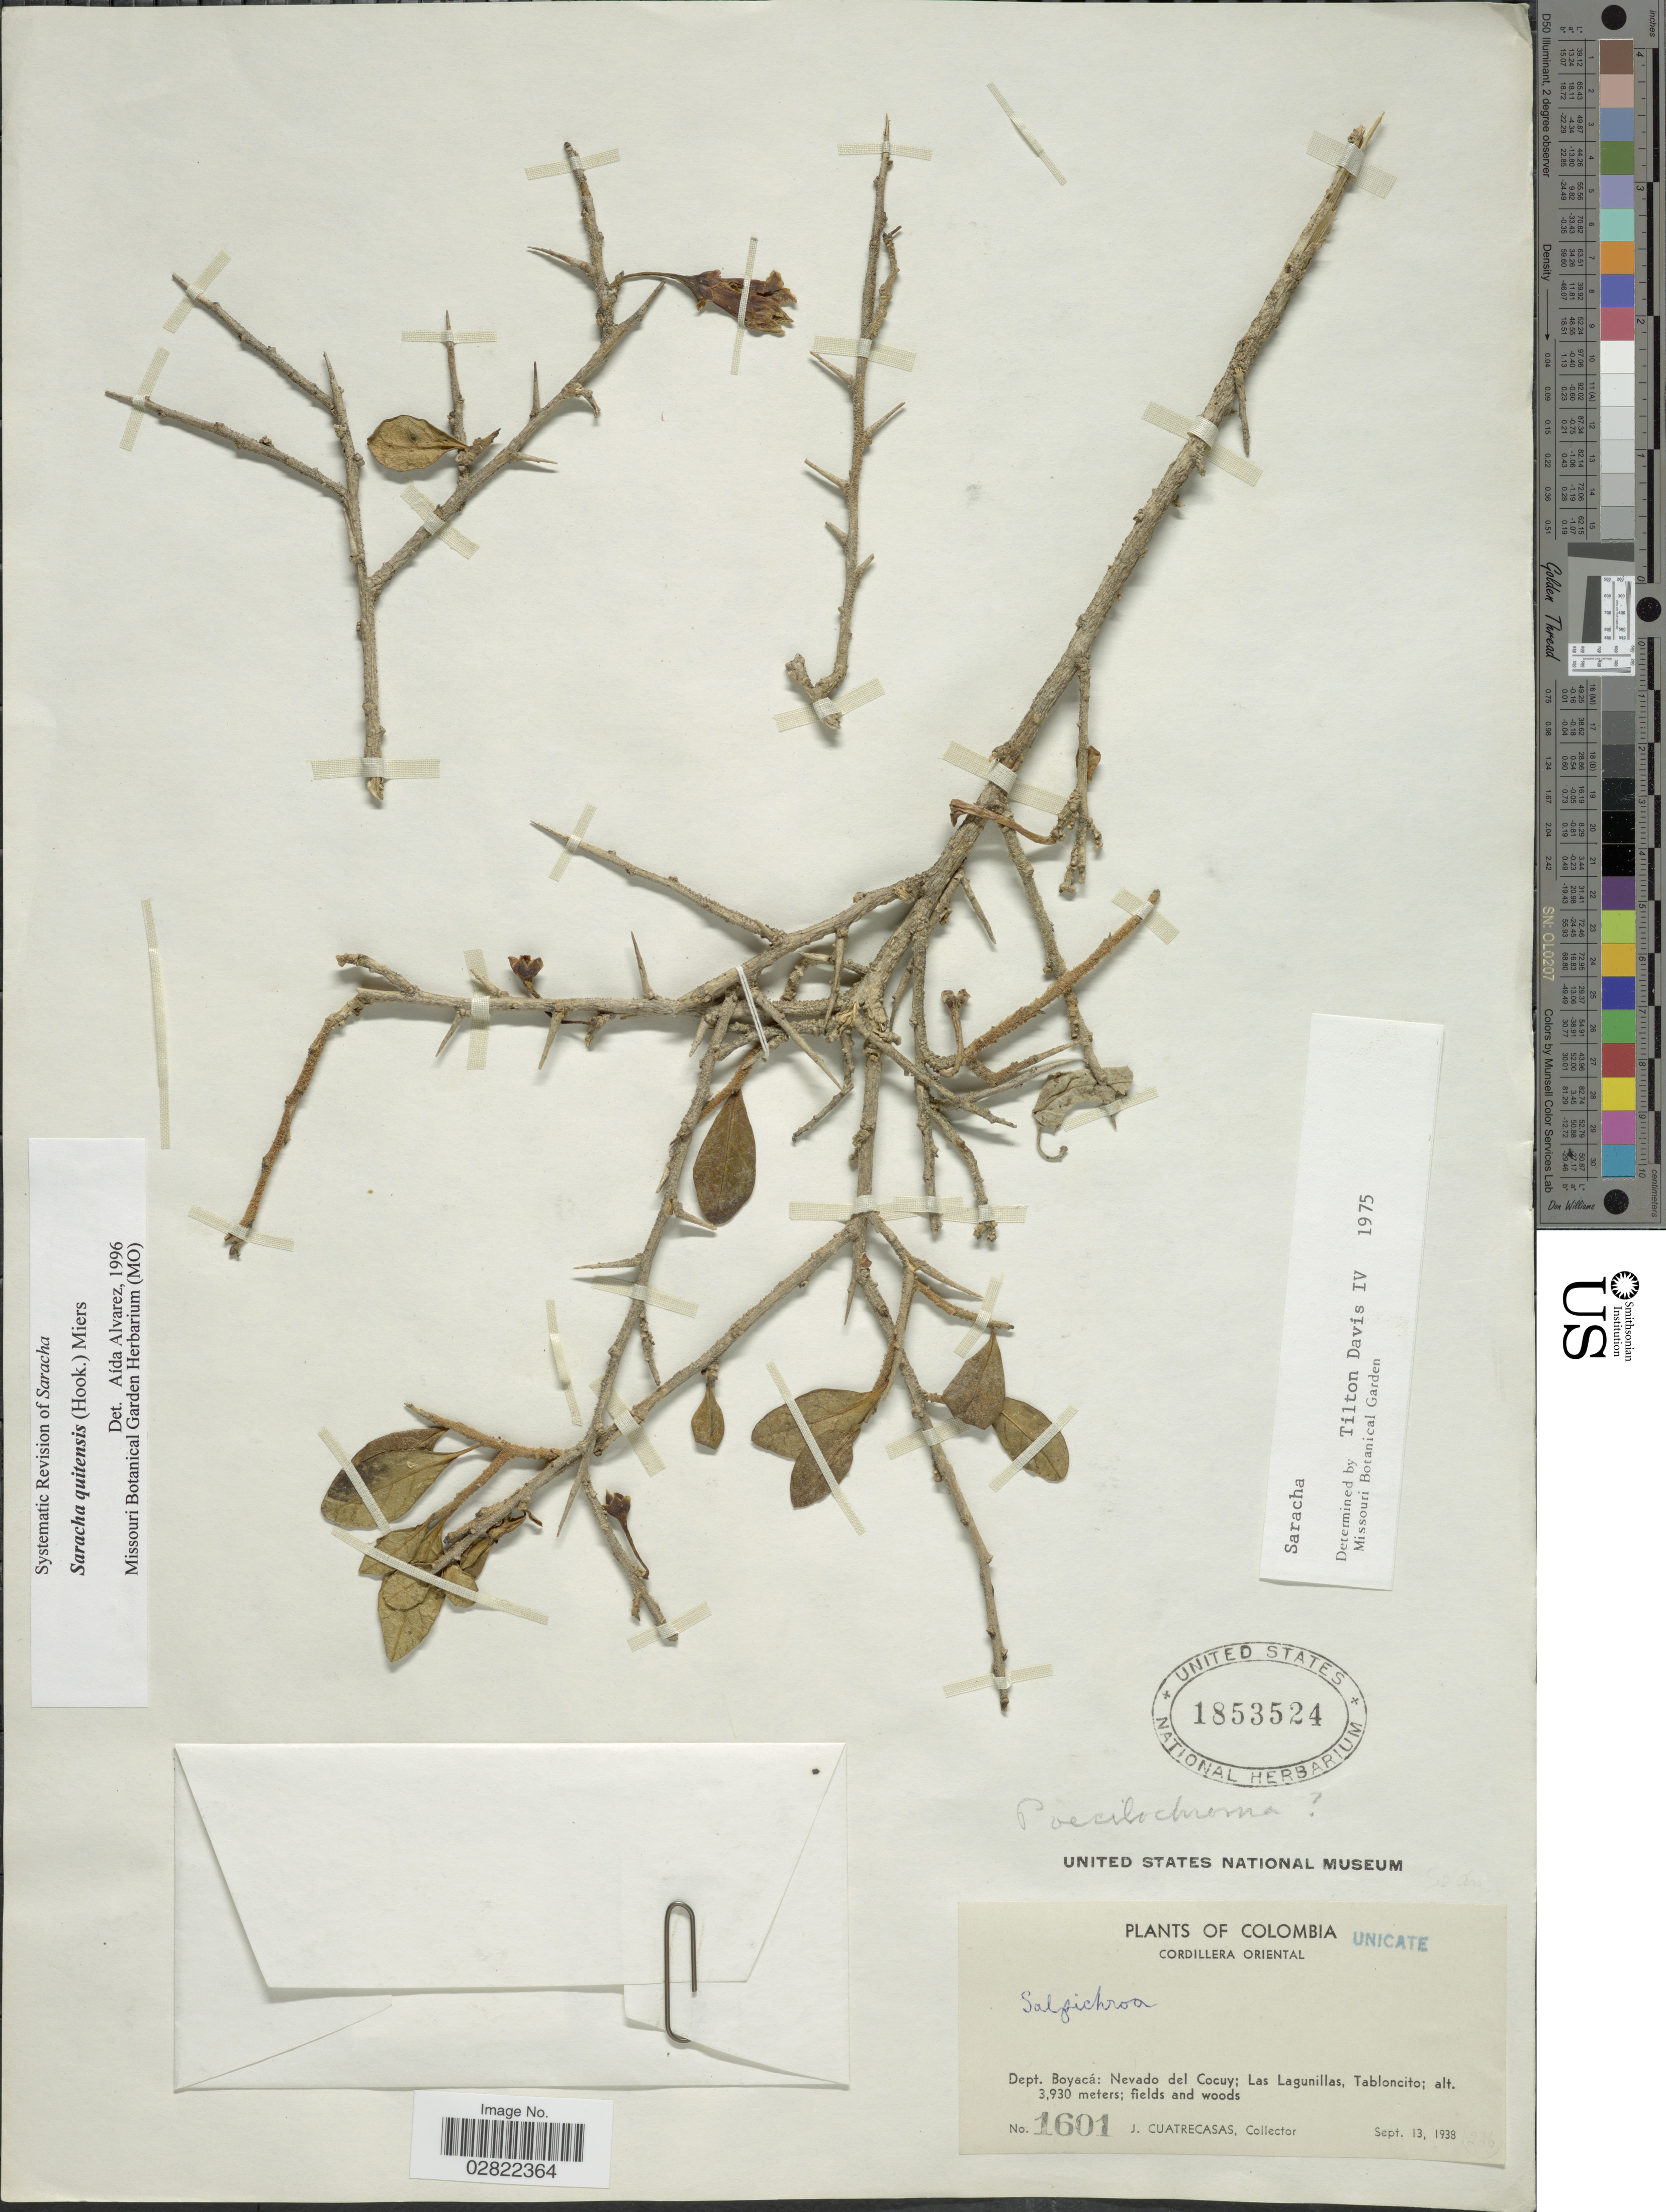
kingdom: Plantae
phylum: Tracheophyta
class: Magnoliopsida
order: Solanales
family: Solanaceae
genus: Saracha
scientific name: Saracha quitensis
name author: (Hook.) Miers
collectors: J. Cuatrecasas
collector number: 1601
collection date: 1938-09-13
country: Colombia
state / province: Boyacá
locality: Cordillera Oriental, Dept. Boyacá: Nevado del Cocuy; Las Lagunillas, Tabloncito.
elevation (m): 3930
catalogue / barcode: US 1853524